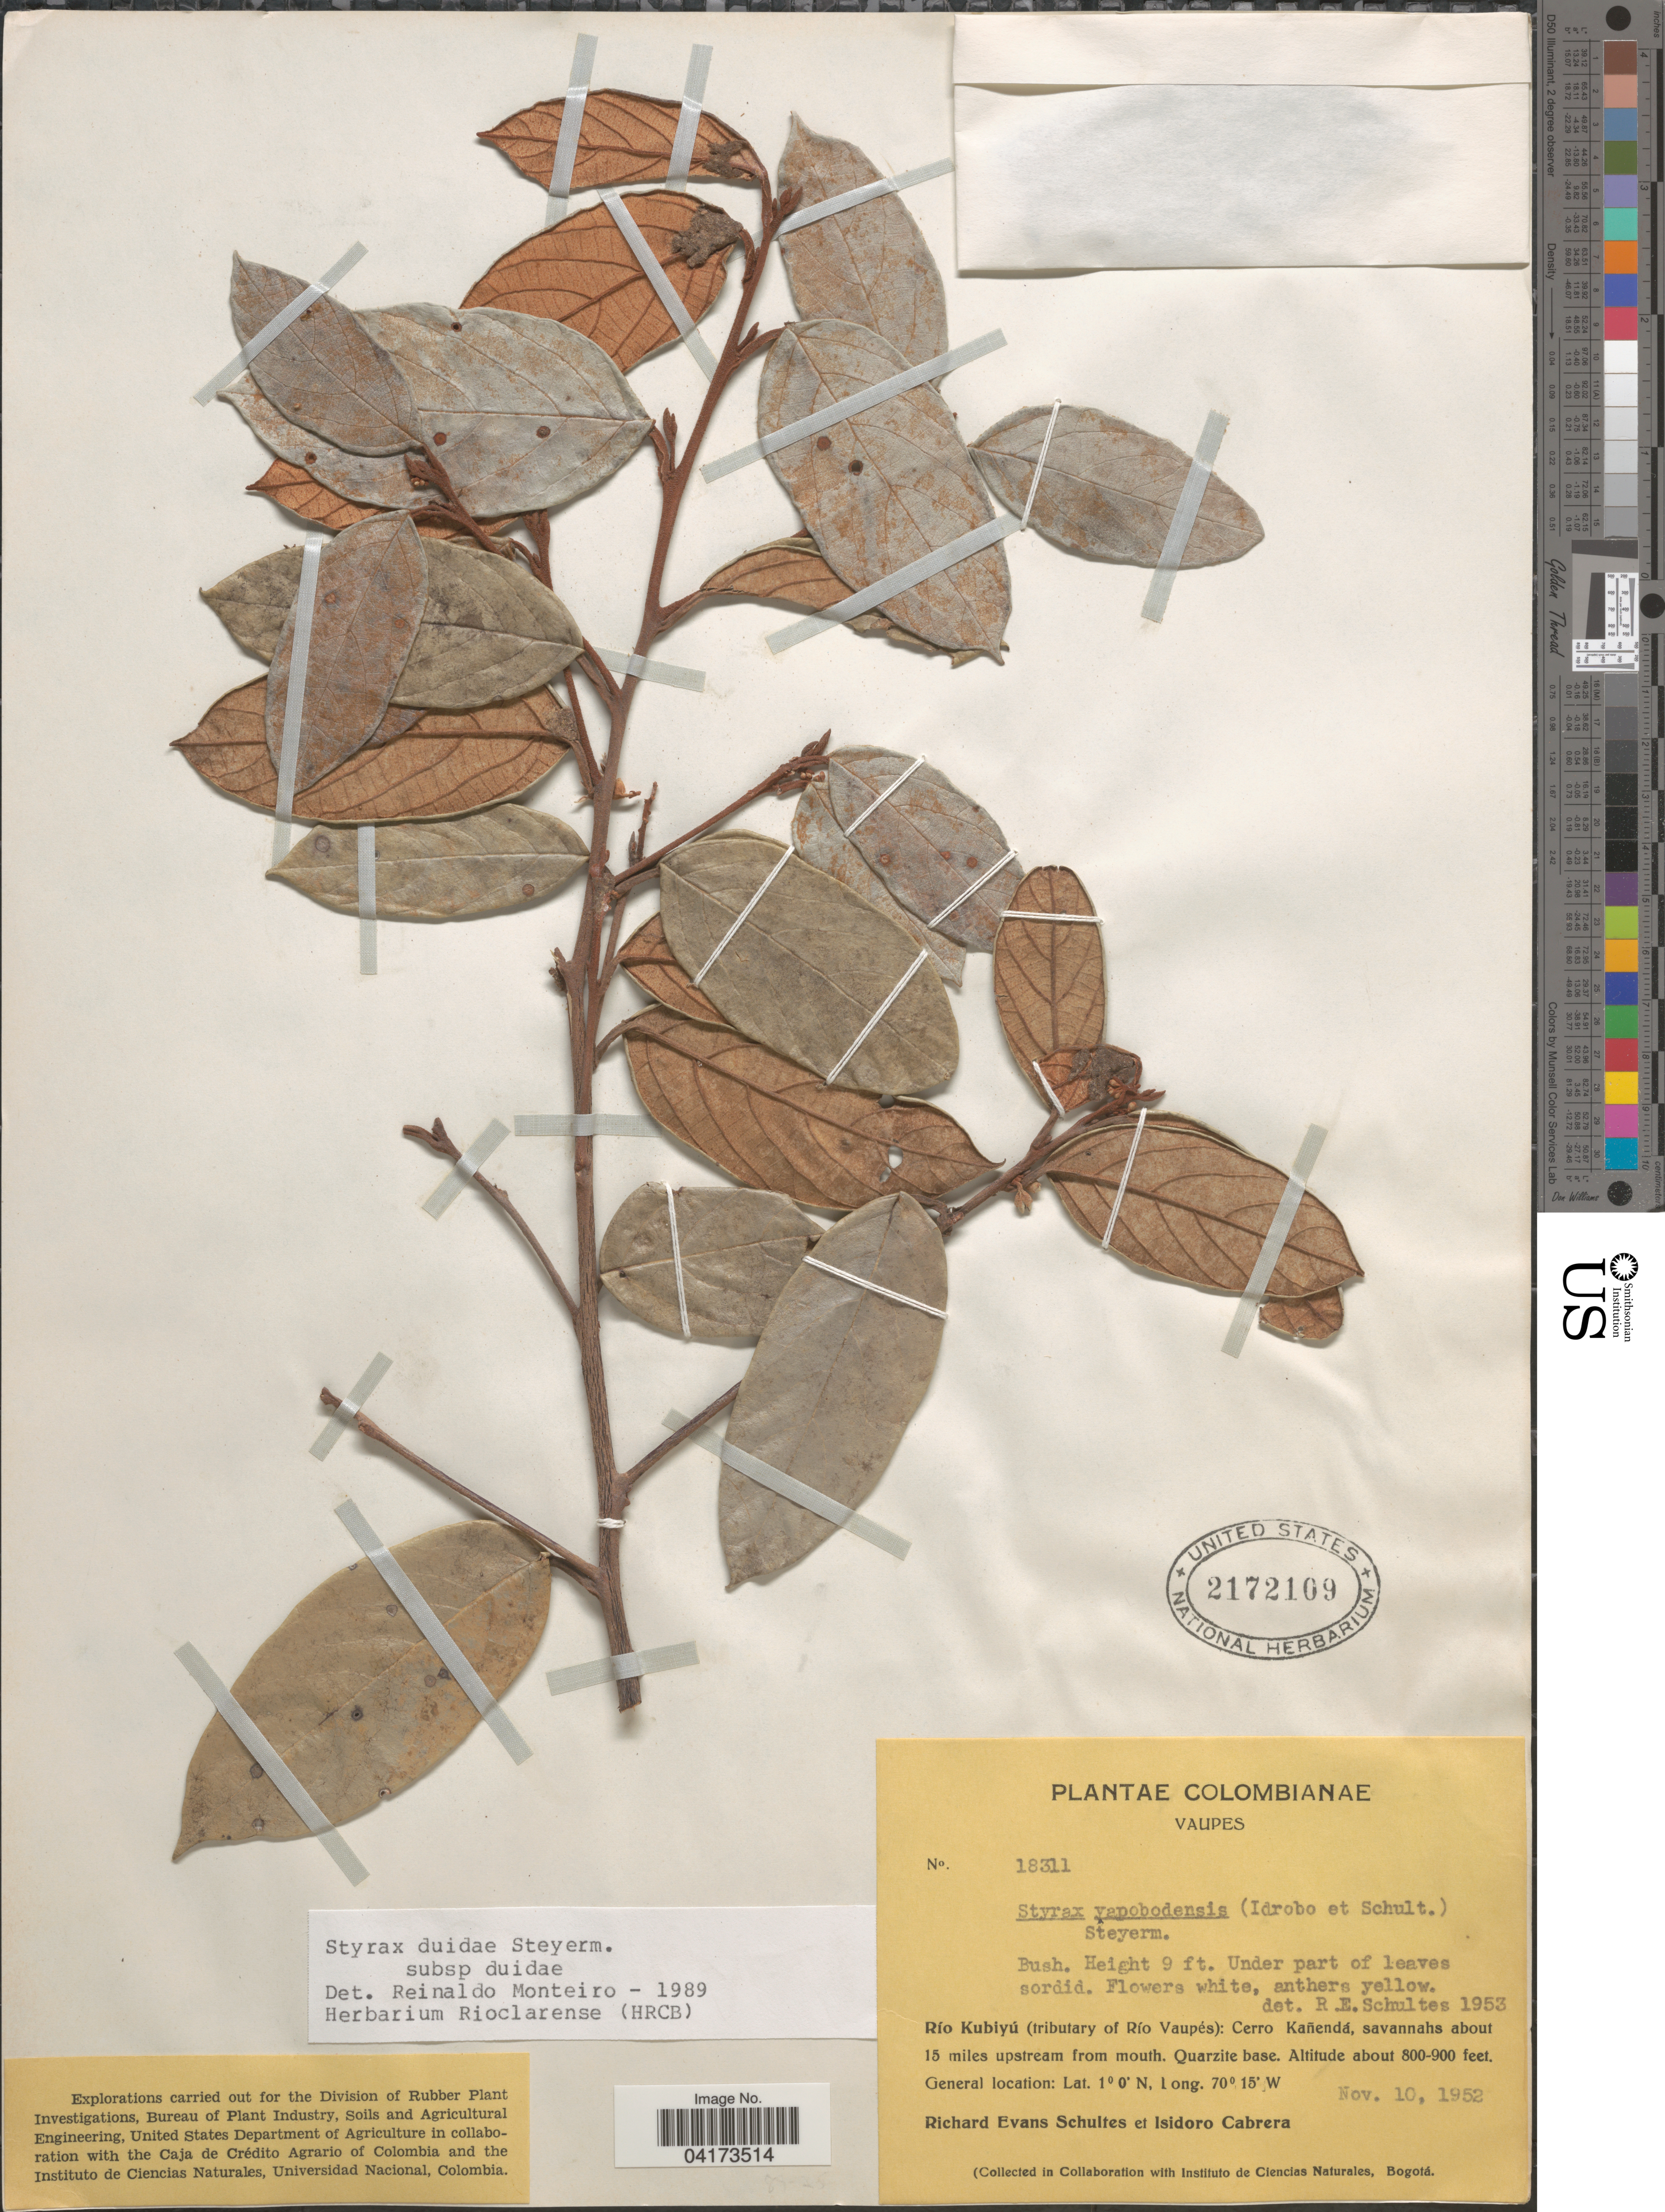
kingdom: Plantae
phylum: Tracheophyta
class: Magnoliopsida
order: Ericales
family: Styracaceae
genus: Styrax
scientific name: Styrax duidae subsp. duidae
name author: Steyerm.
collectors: R. E. Schultes & I. Cabrera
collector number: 18311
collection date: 1952-11-10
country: Colombia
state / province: Vaupés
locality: Río Kubiyú (tributary of Río Vaupés): Cerro Kañendá, savannahs about 15 miles upstream from mouth.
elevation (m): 244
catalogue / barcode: US 2172109